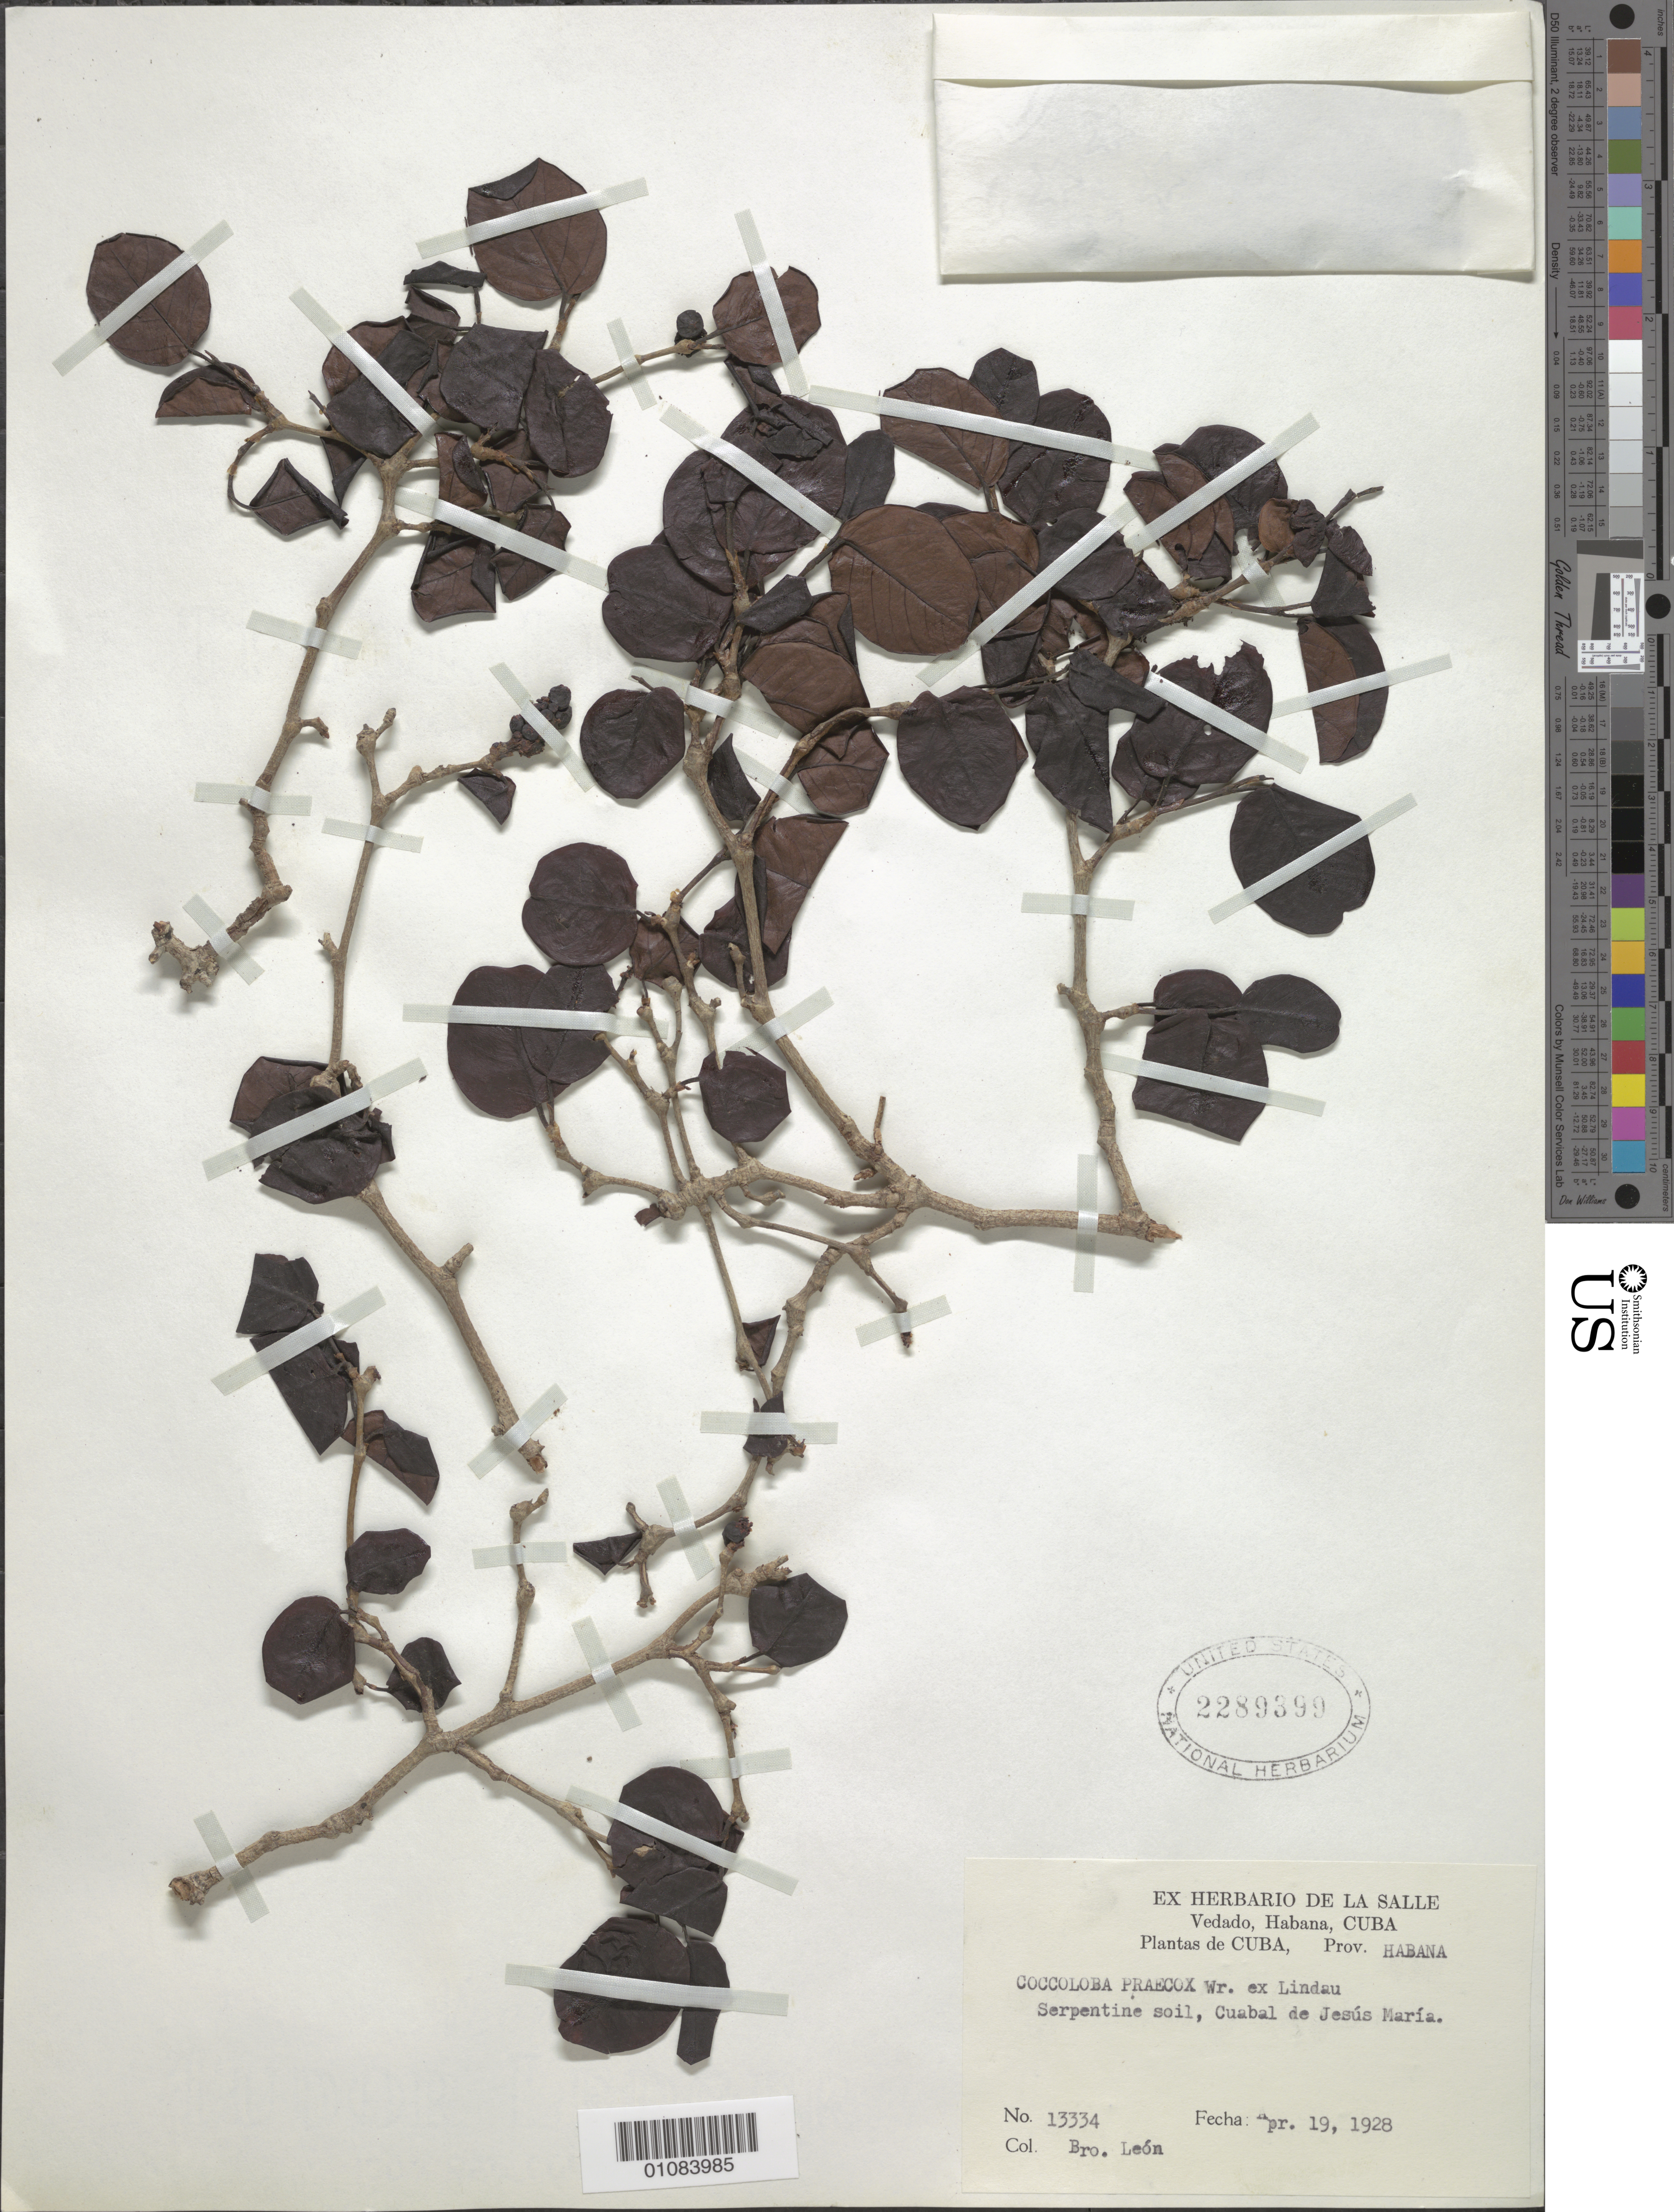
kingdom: Plantae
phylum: Tracheophyta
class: Magnoliopsida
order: Caryophyllales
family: Polygonaceae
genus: Coccoloba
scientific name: Coccoloba praecox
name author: C. Wright ex Lindau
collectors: Bro. León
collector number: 13334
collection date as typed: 19 Apr 1928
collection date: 1928-04-19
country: Cuba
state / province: La Habana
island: Cuba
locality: Cuabal de Jesus Maria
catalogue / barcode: US 2289399